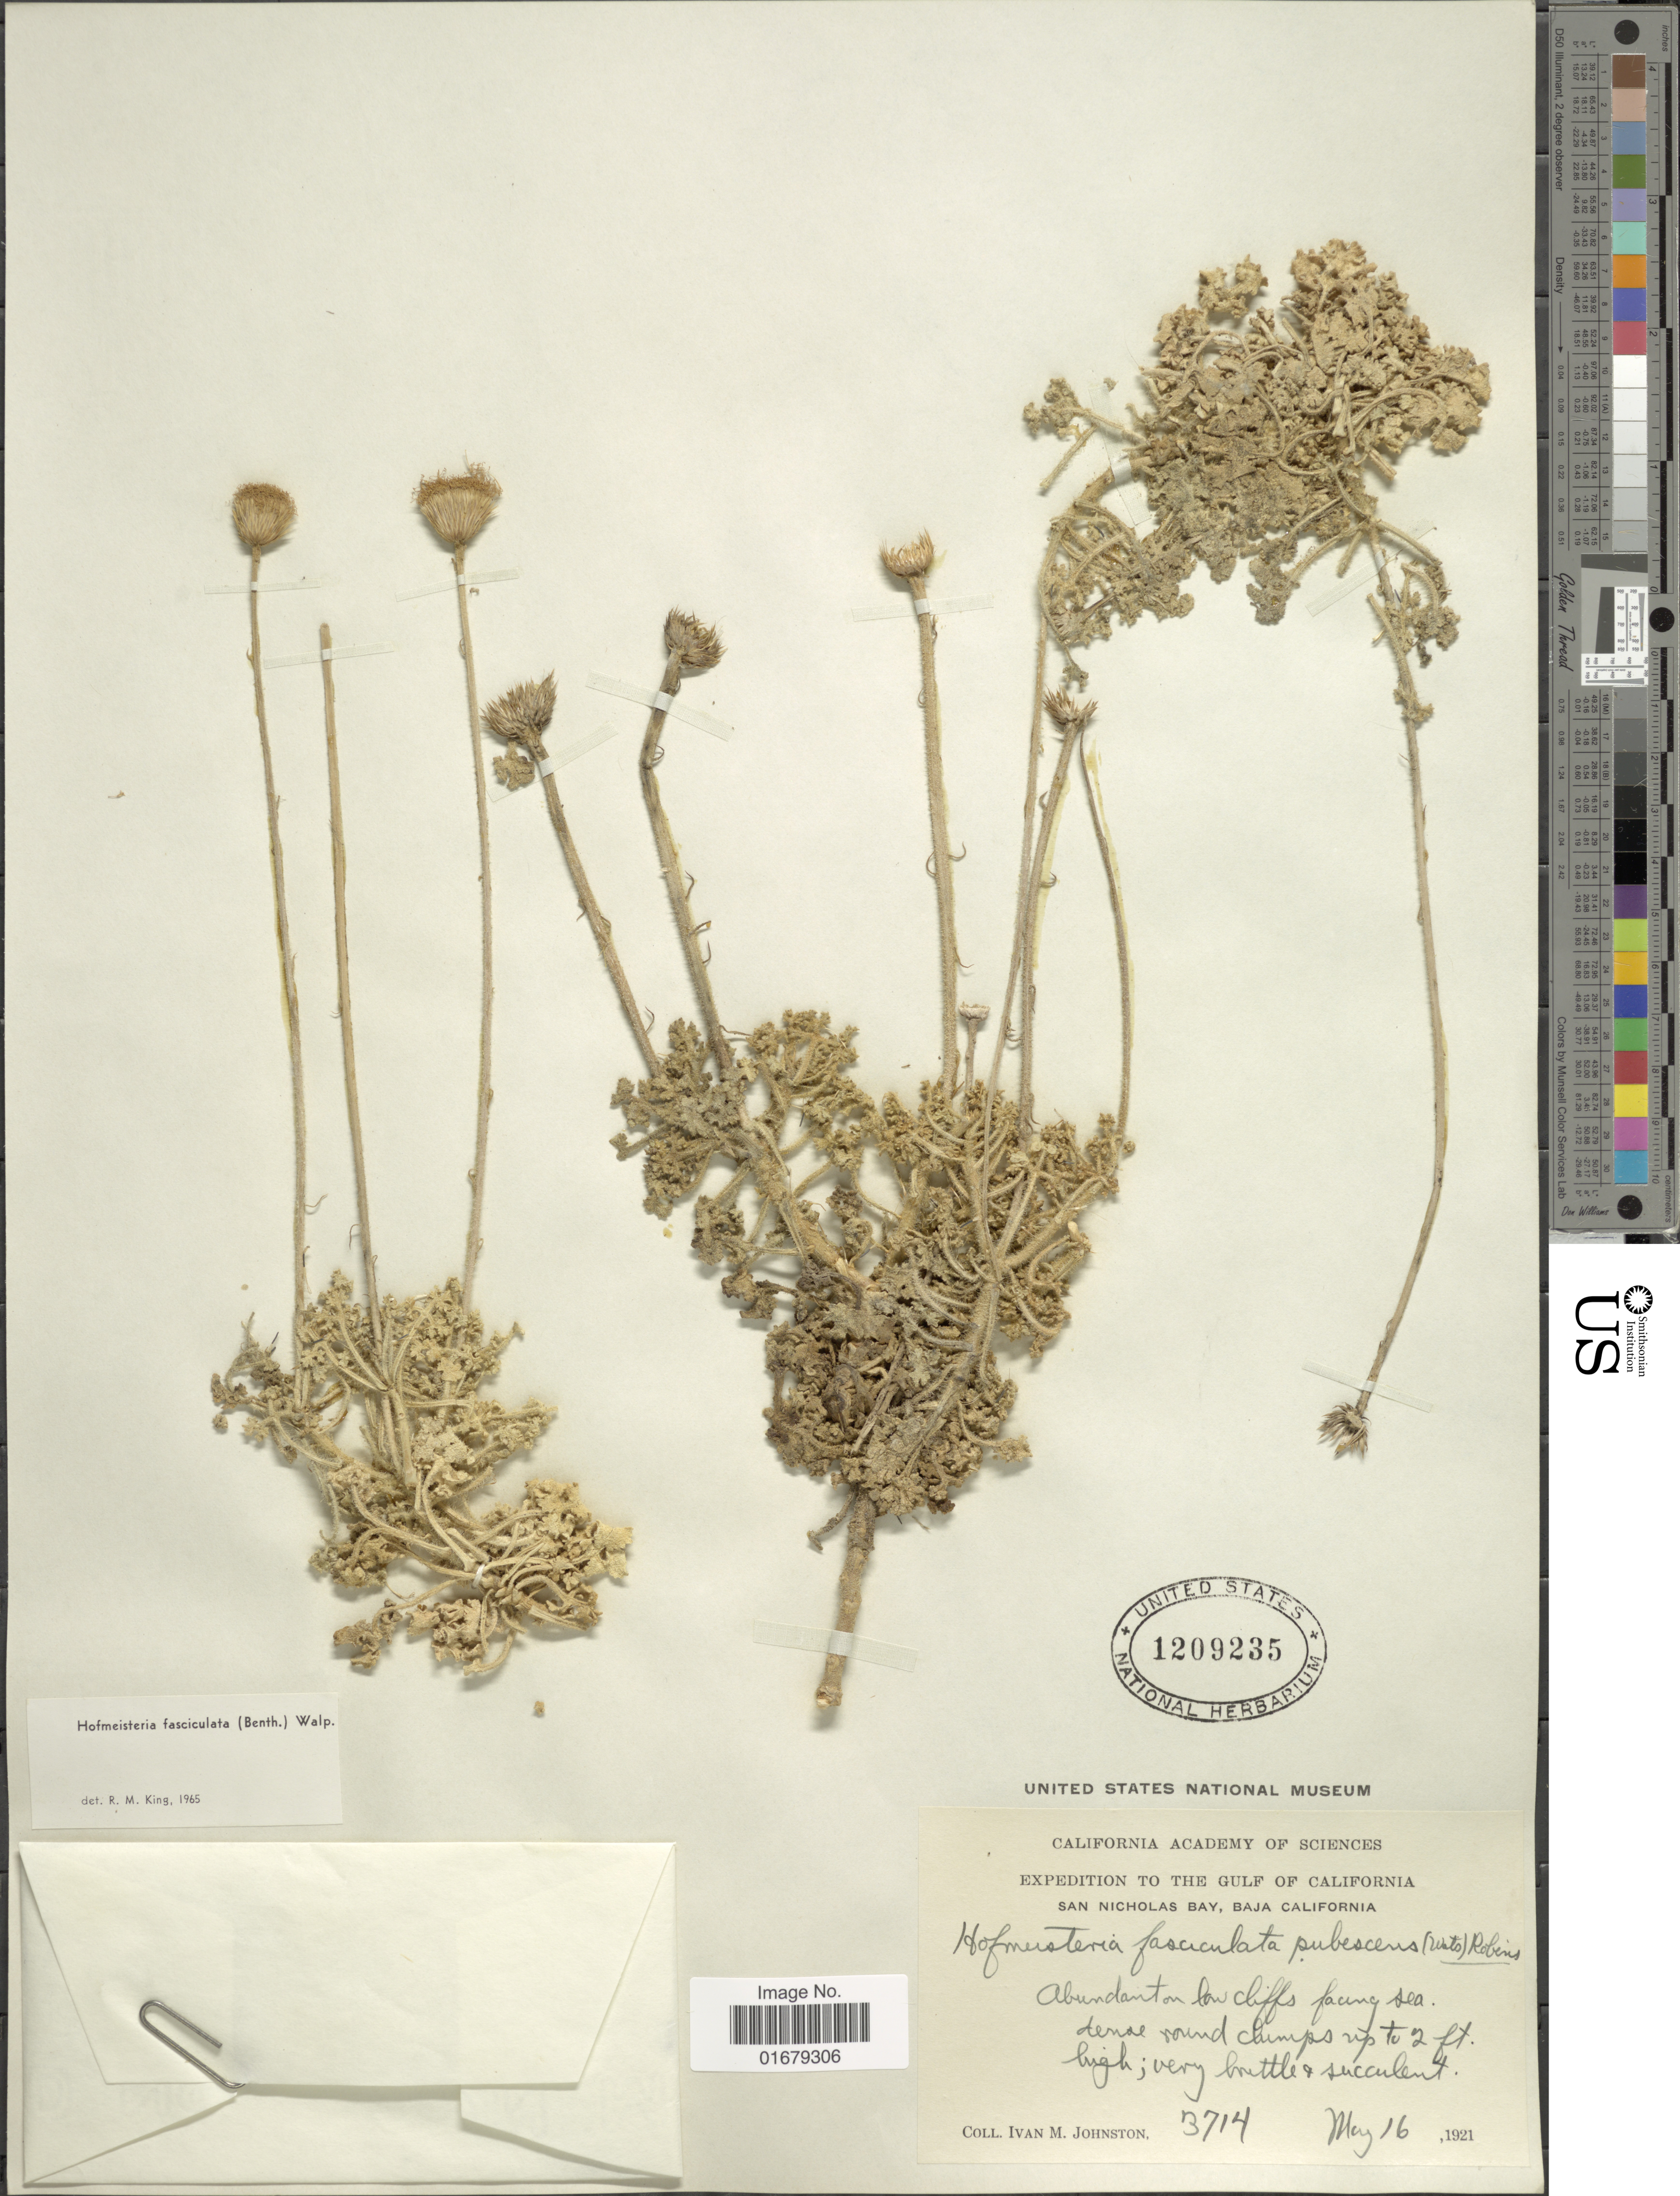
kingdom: Plantae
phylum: Tracheophyta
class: Magnoliopsida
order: Asterales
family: Asteraceae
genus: Hofmeisteria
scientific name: Hofmeisteria fasciculata var. pubescens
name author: (S. Watson) B.L. Rob.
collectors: I.M. Johnston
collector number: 3714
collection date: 1921-05-16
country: Mexico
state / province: Baja California Sur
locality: The Gulf of California, San Nicolas Bay, Baja Califonia, Abundanton low cliffs facing sea.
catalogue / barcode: US 1209235